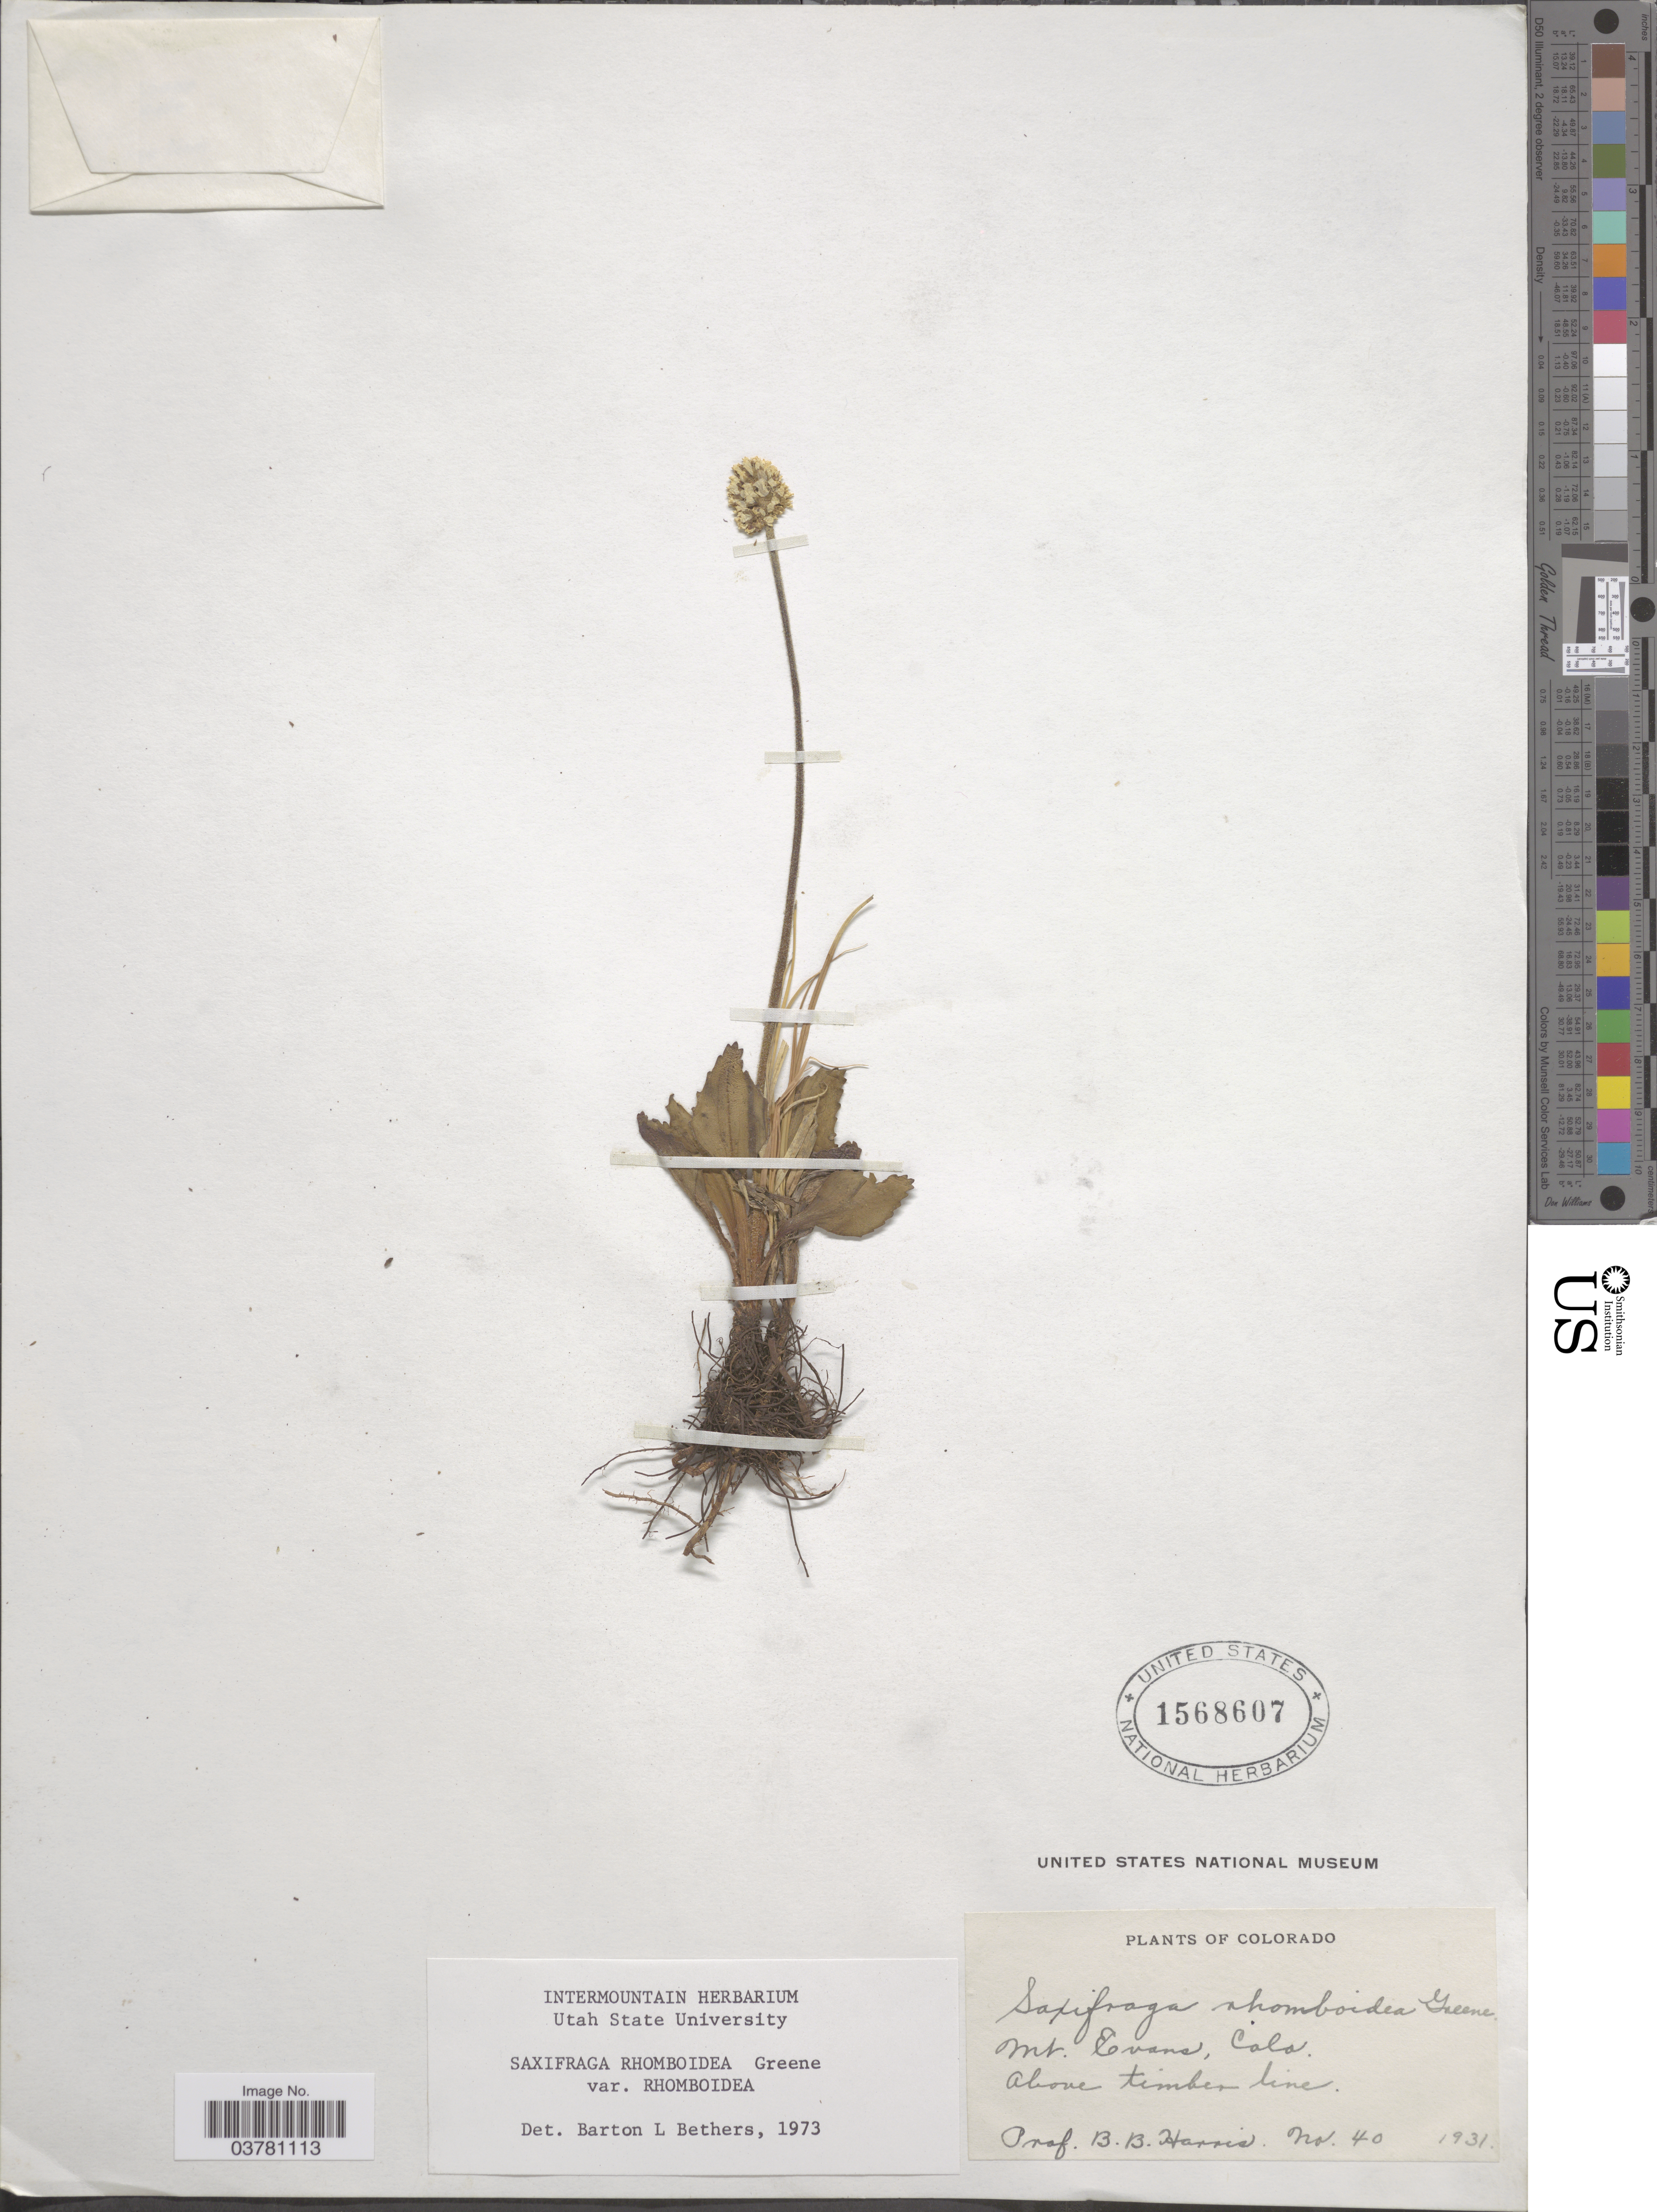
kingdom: Plantae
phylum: Tracheophyta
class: Magnoliopsida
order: Saxifragales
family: Saxifragaceae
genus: Micranthes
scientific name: Micranthes rhomboidea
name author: (Greene) Small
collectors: B. B. Harris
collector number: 40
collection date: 1931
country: United States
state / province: Colorado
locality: Mt. Evans.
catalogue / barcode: US 1568607